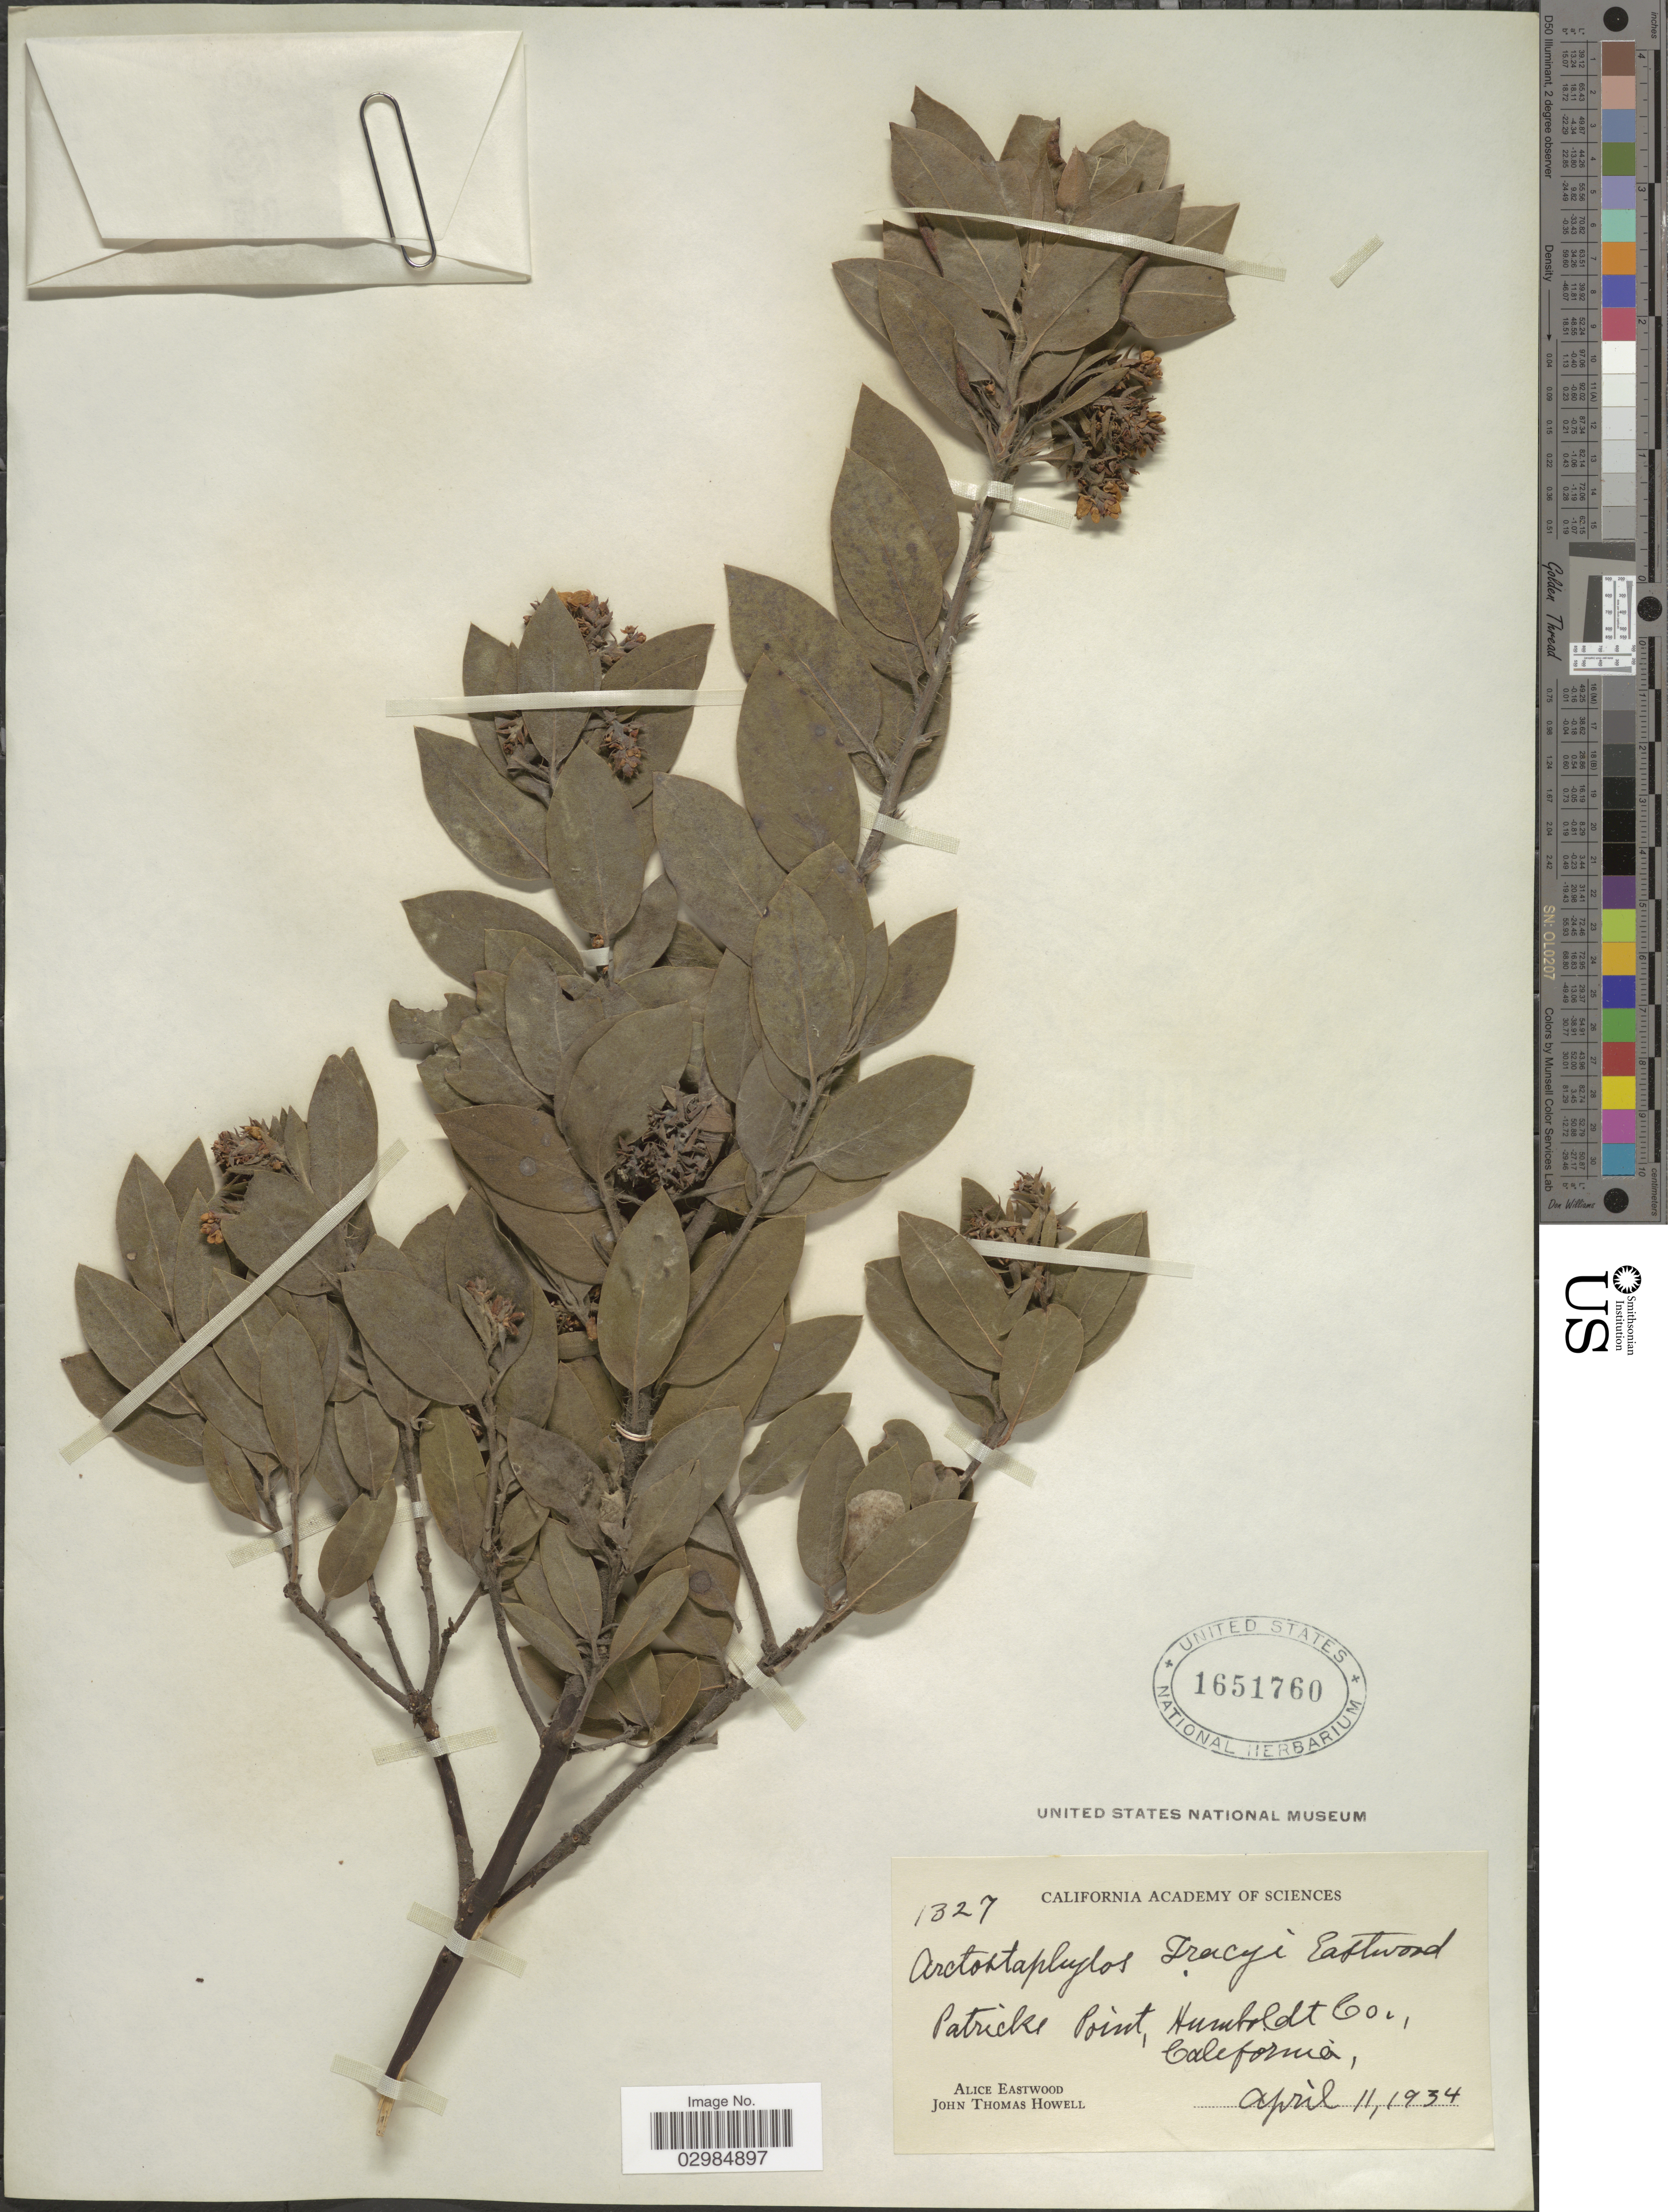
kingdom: Plantae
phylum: Tracheophyta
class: Magnoliopsida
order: Ericales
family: Ericaceae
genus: Arctostaphylos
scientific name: Arctostaphylos tracyi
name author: Eastw.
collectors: A. Eastwood & J. T. Howell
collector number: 1327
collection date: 1934-04-11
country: United States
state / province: California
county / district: Humboldt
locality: Patrick Point, Humboldt Co.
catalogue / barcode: US 1651760